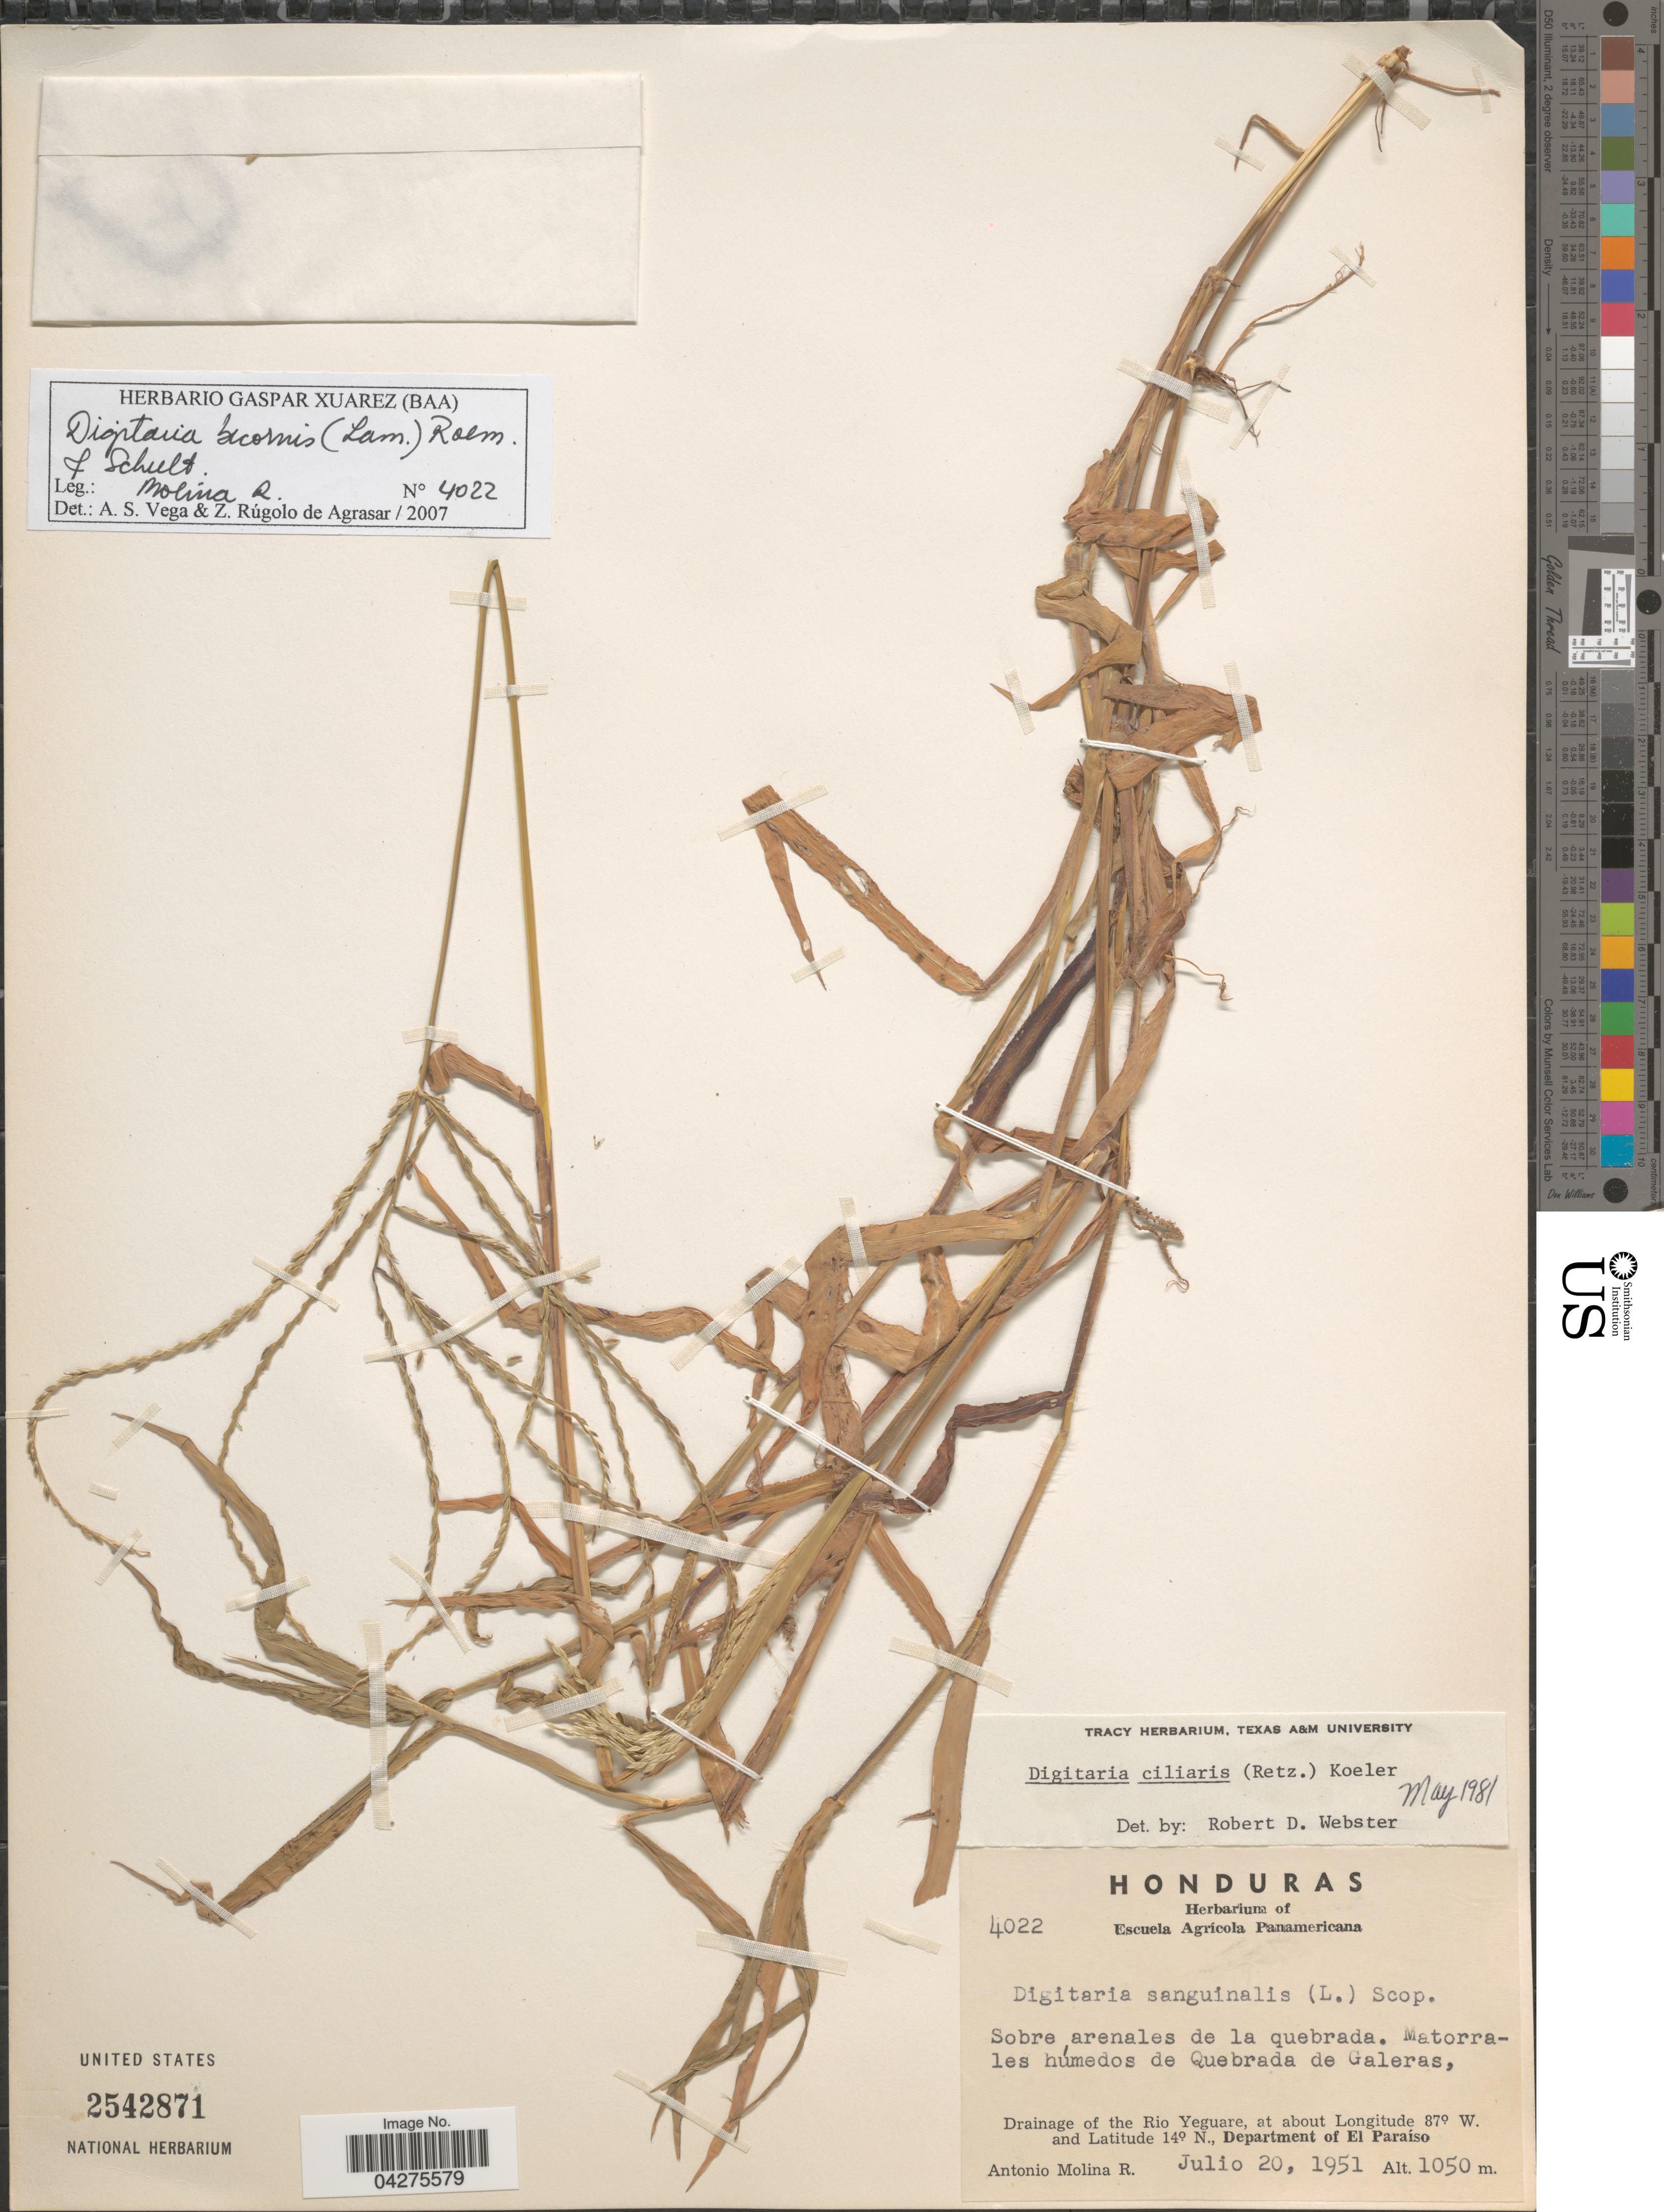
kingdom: Plantae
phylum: Tracheophyta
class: Liliopsida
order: Poales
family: Poaceae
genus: Digitaria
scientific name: Digitaria bicornis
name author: (Lam.) Roem. & Schult.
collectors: A. Molina R.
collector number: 4022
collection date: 1951-07-20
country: Honduras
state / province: El Paraiso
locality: Sobre arenales de la quebrada. Matorrales húmedos de Quebrada de Galeras, Drainage of the Rio Yeguare, Department of El Paraíso.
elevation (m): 1050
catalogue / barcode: US 2542871